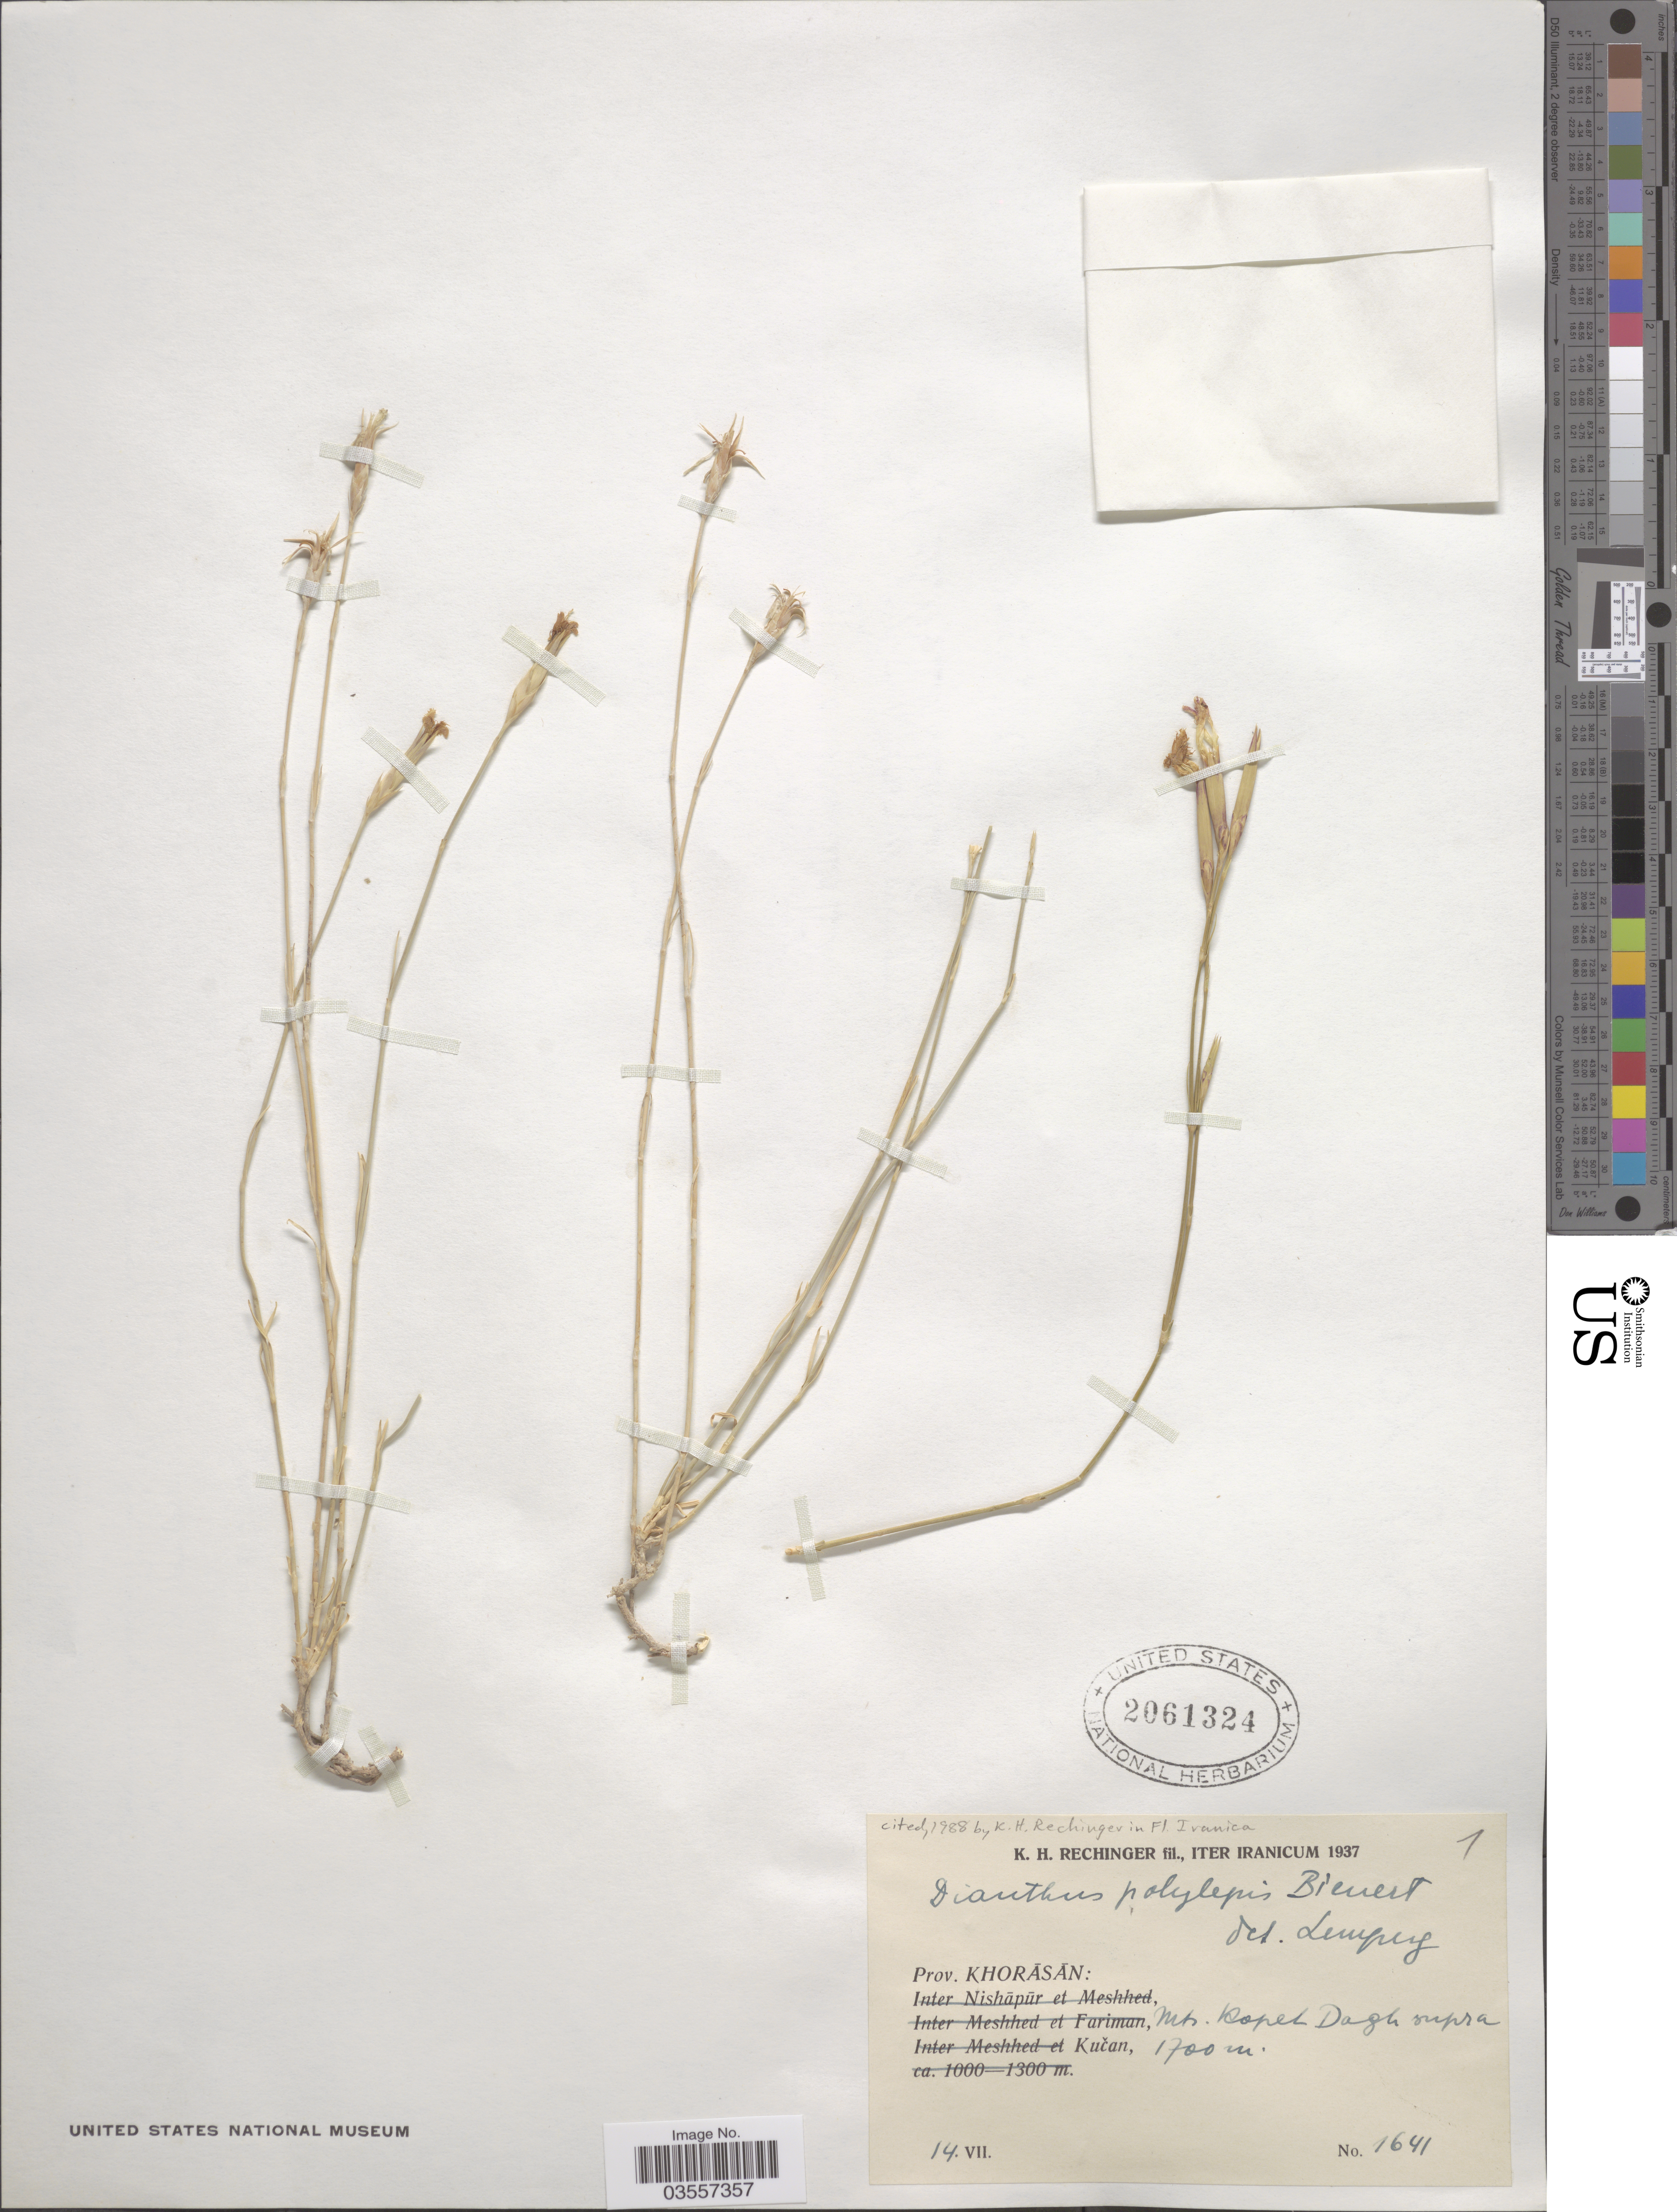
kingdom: Plantae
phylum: Tracheophyta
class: Magnoliopsida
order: Caryophyllales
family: Caryophyllaceae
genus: Dianthus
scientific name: Dianthus polylepis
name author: Bien. ex Boiss.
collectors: K. H. Rechinger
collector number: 1641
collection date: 1937-07-14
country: Iran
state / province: Khorasan [obsolete]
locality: Iter Iranicum. Prov. Khorāsān: Mts. Kopet Dagh supra. Kučan.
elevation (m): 1700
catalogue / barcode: US 2061324